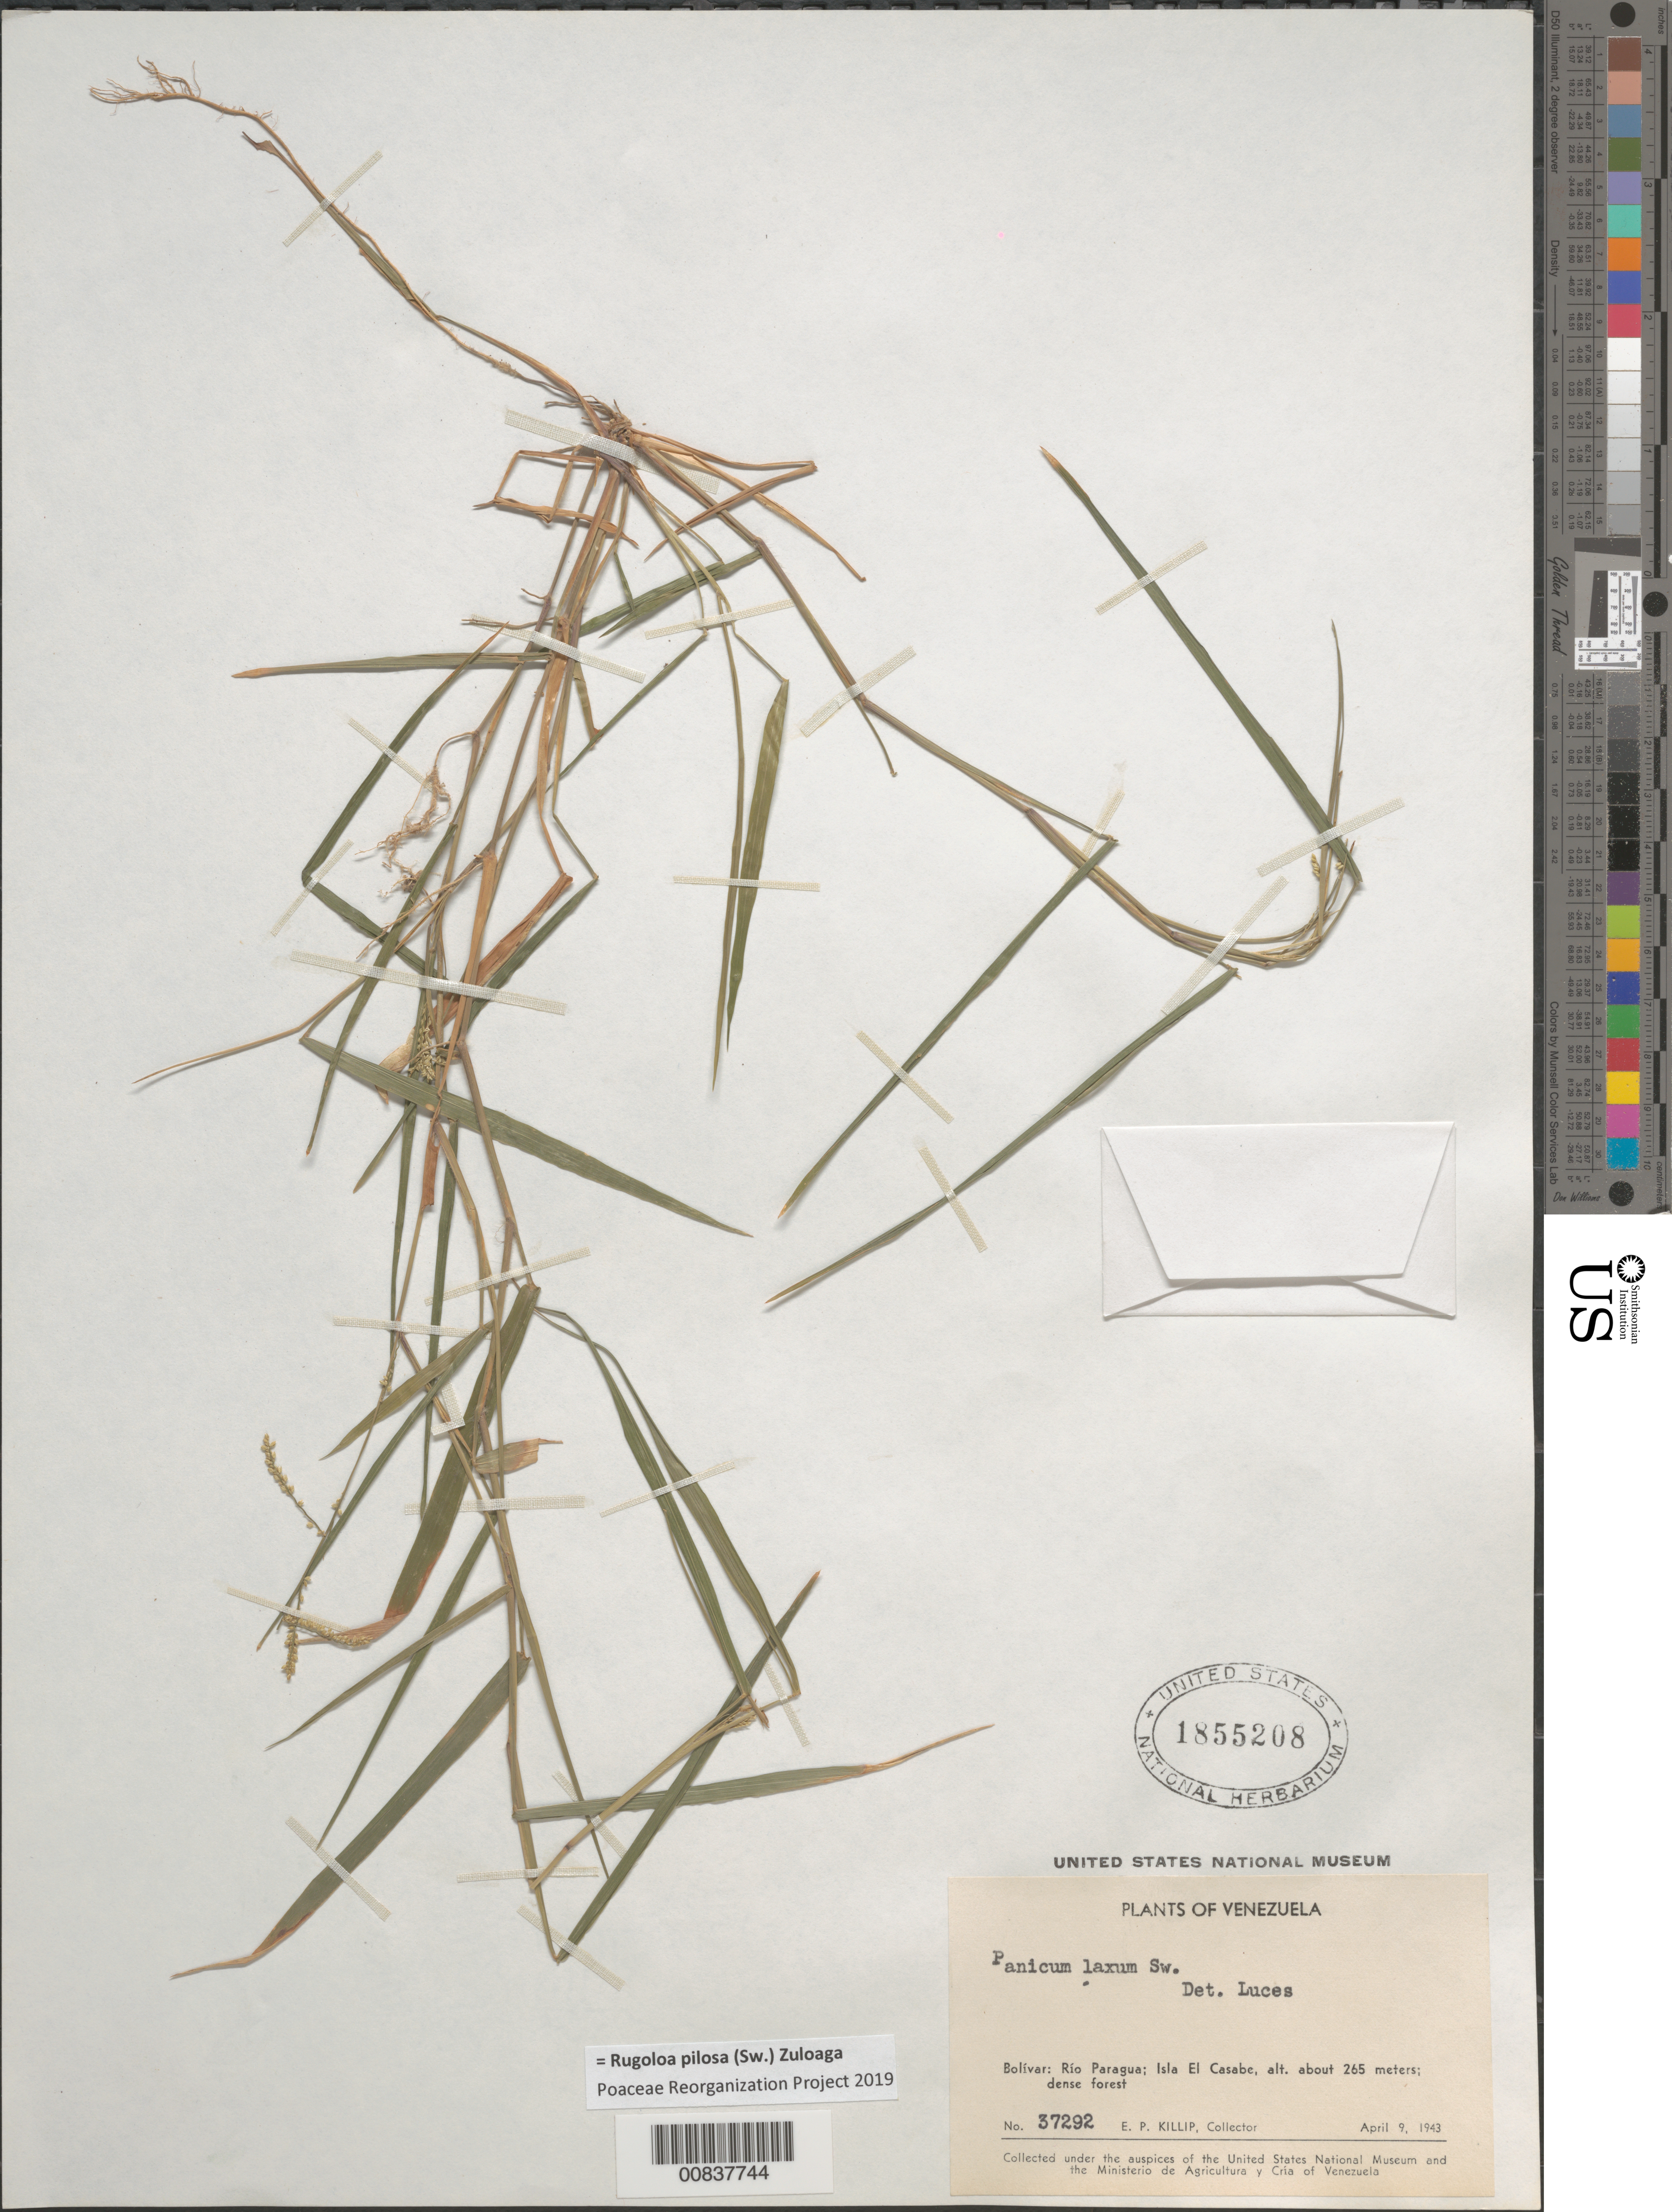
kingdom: Plantae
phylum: Tracheophyta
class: Liliopsida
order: Poales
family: Poaceae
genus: Panicum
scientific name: Panicum pilosum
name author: Sw.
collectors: E. P. Killip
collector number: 37292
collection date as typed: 9-Apr-43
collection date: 1943-04-09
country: Venezuela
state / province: Bolívar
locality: Río Paragua, Isla El Casabe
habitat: Dense forest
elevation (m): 265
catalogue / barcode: US 1855208